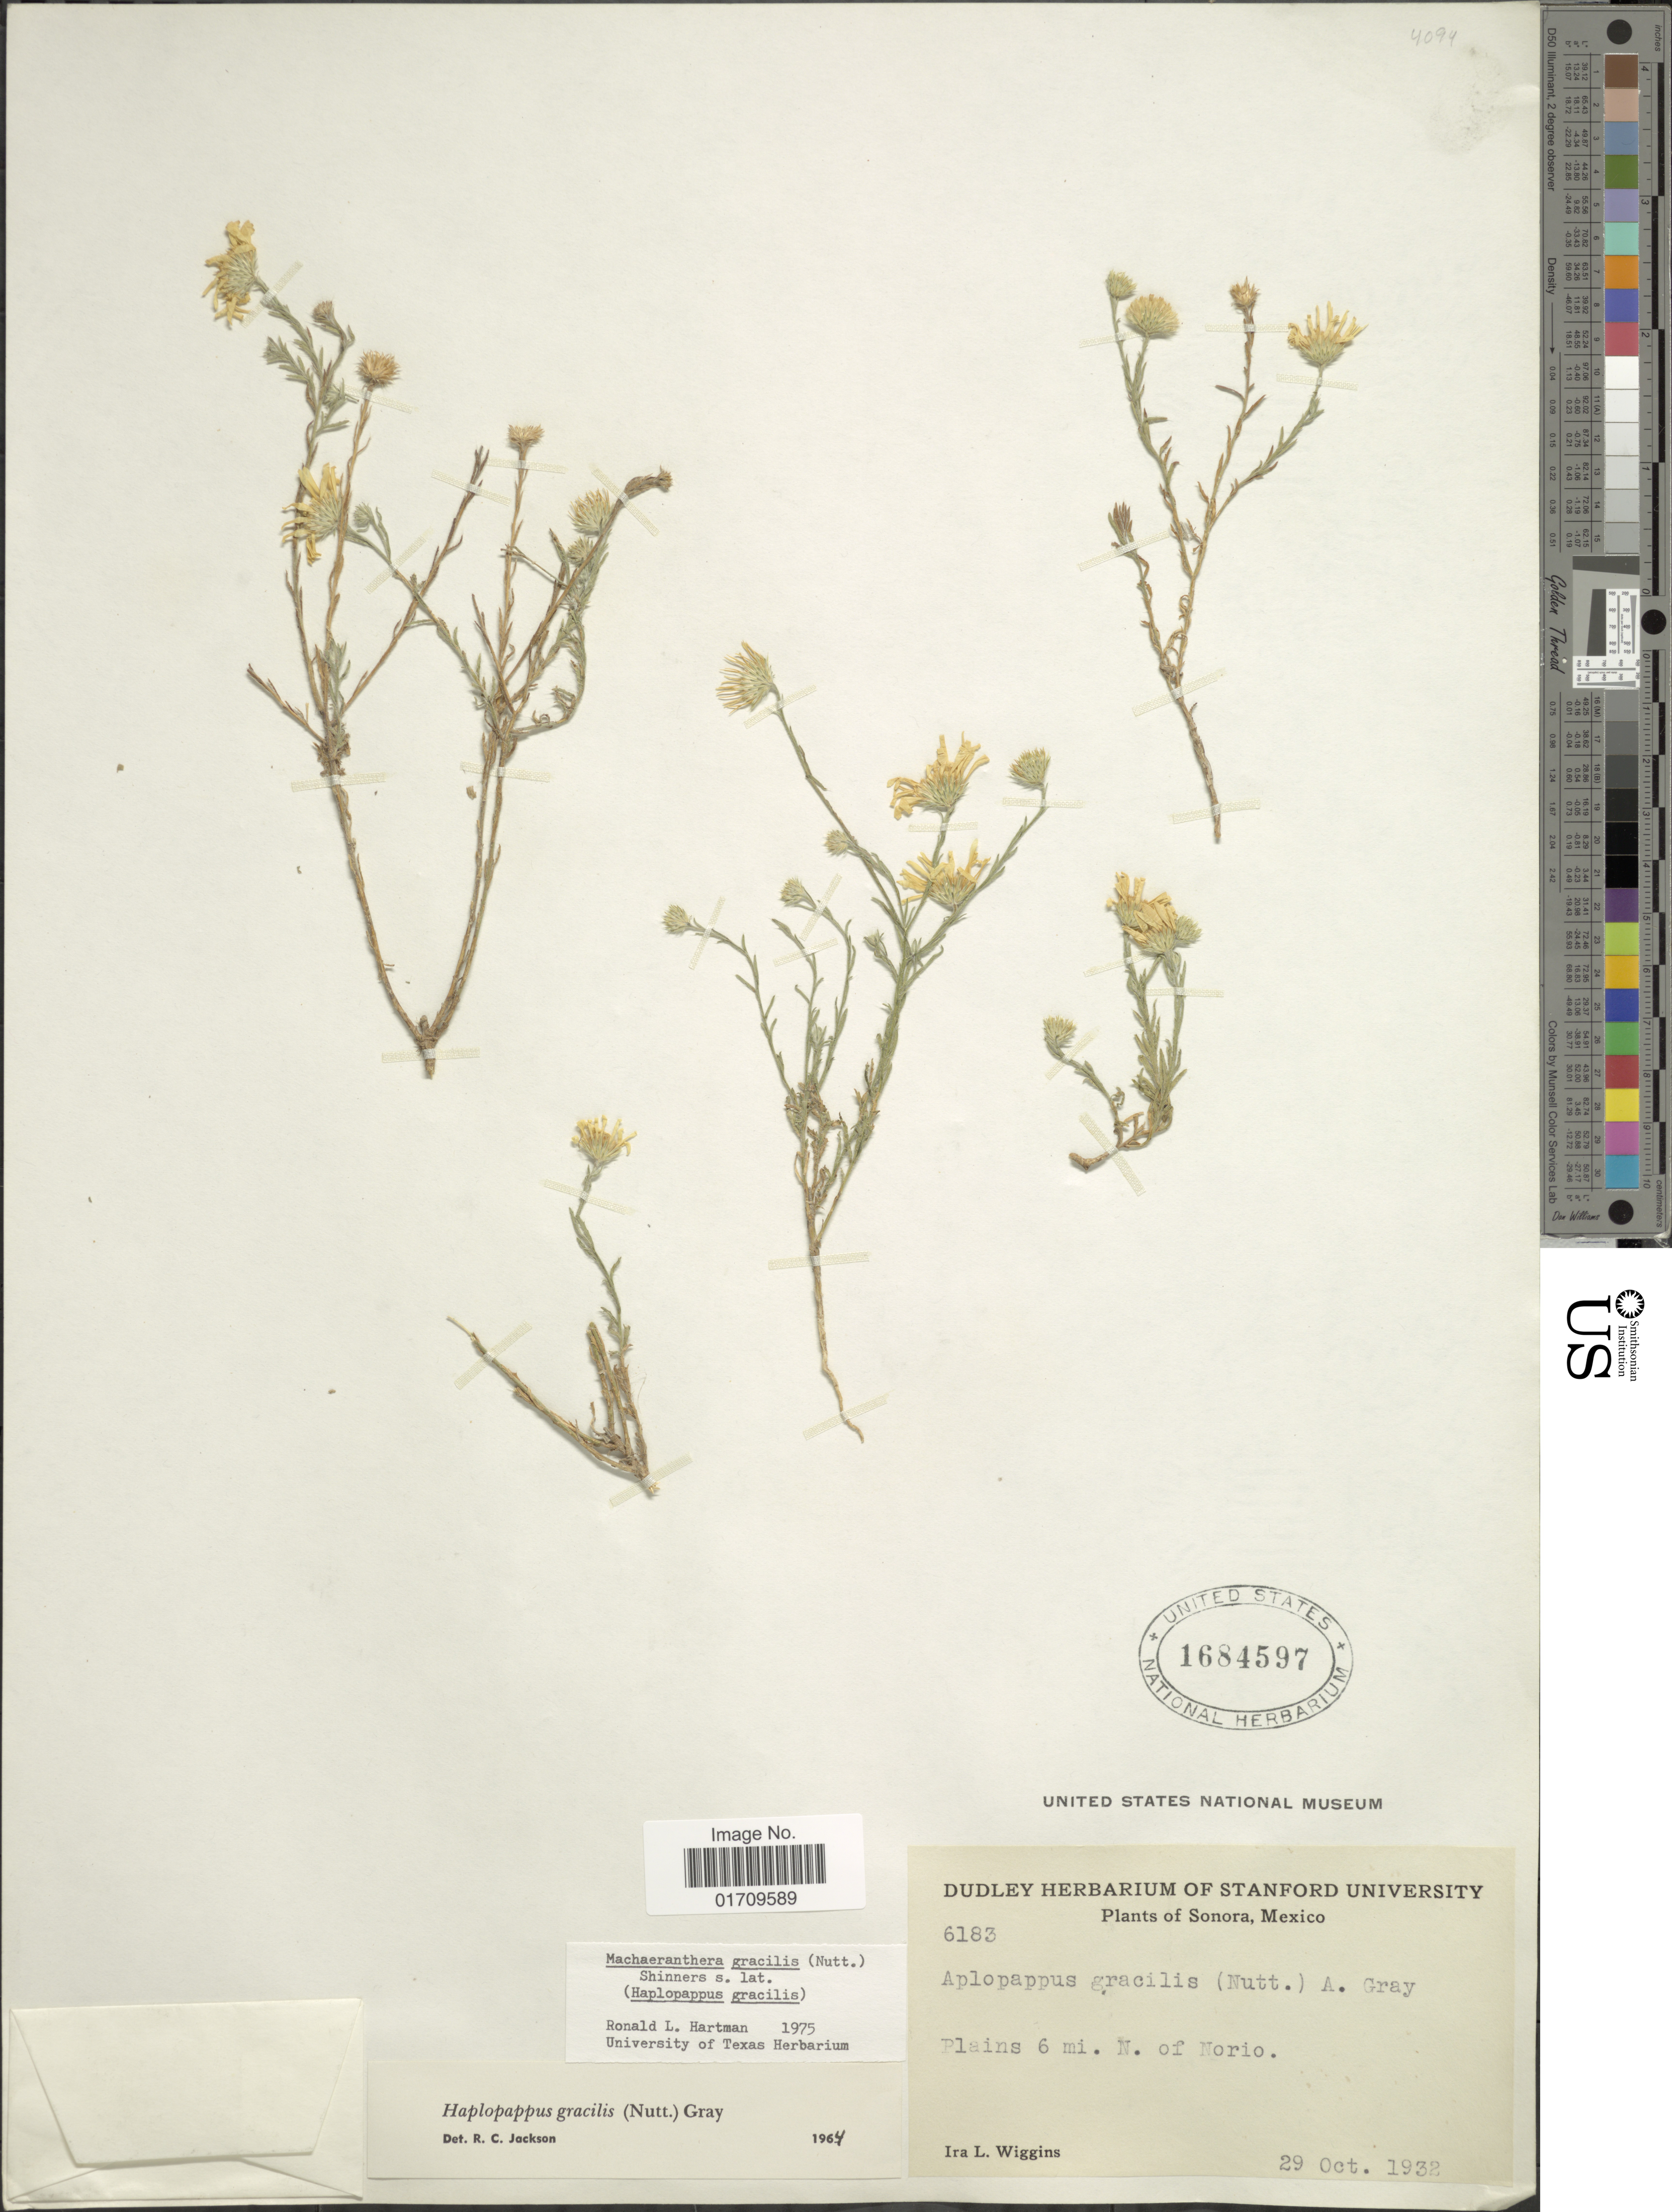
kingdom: Plantae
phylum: Tracheophyta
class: Magnoliopsida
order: Asterales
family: Asteraceae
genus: Machaeranthera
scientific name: Machaeranthera gracilis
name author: (Nutt.) Shinners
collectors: I. L. Wiggins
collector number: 6183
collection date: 1932-10-29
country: Mexico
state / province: Sonora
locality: Plains 6 mi. N. of Norio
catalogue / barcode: US 1684597